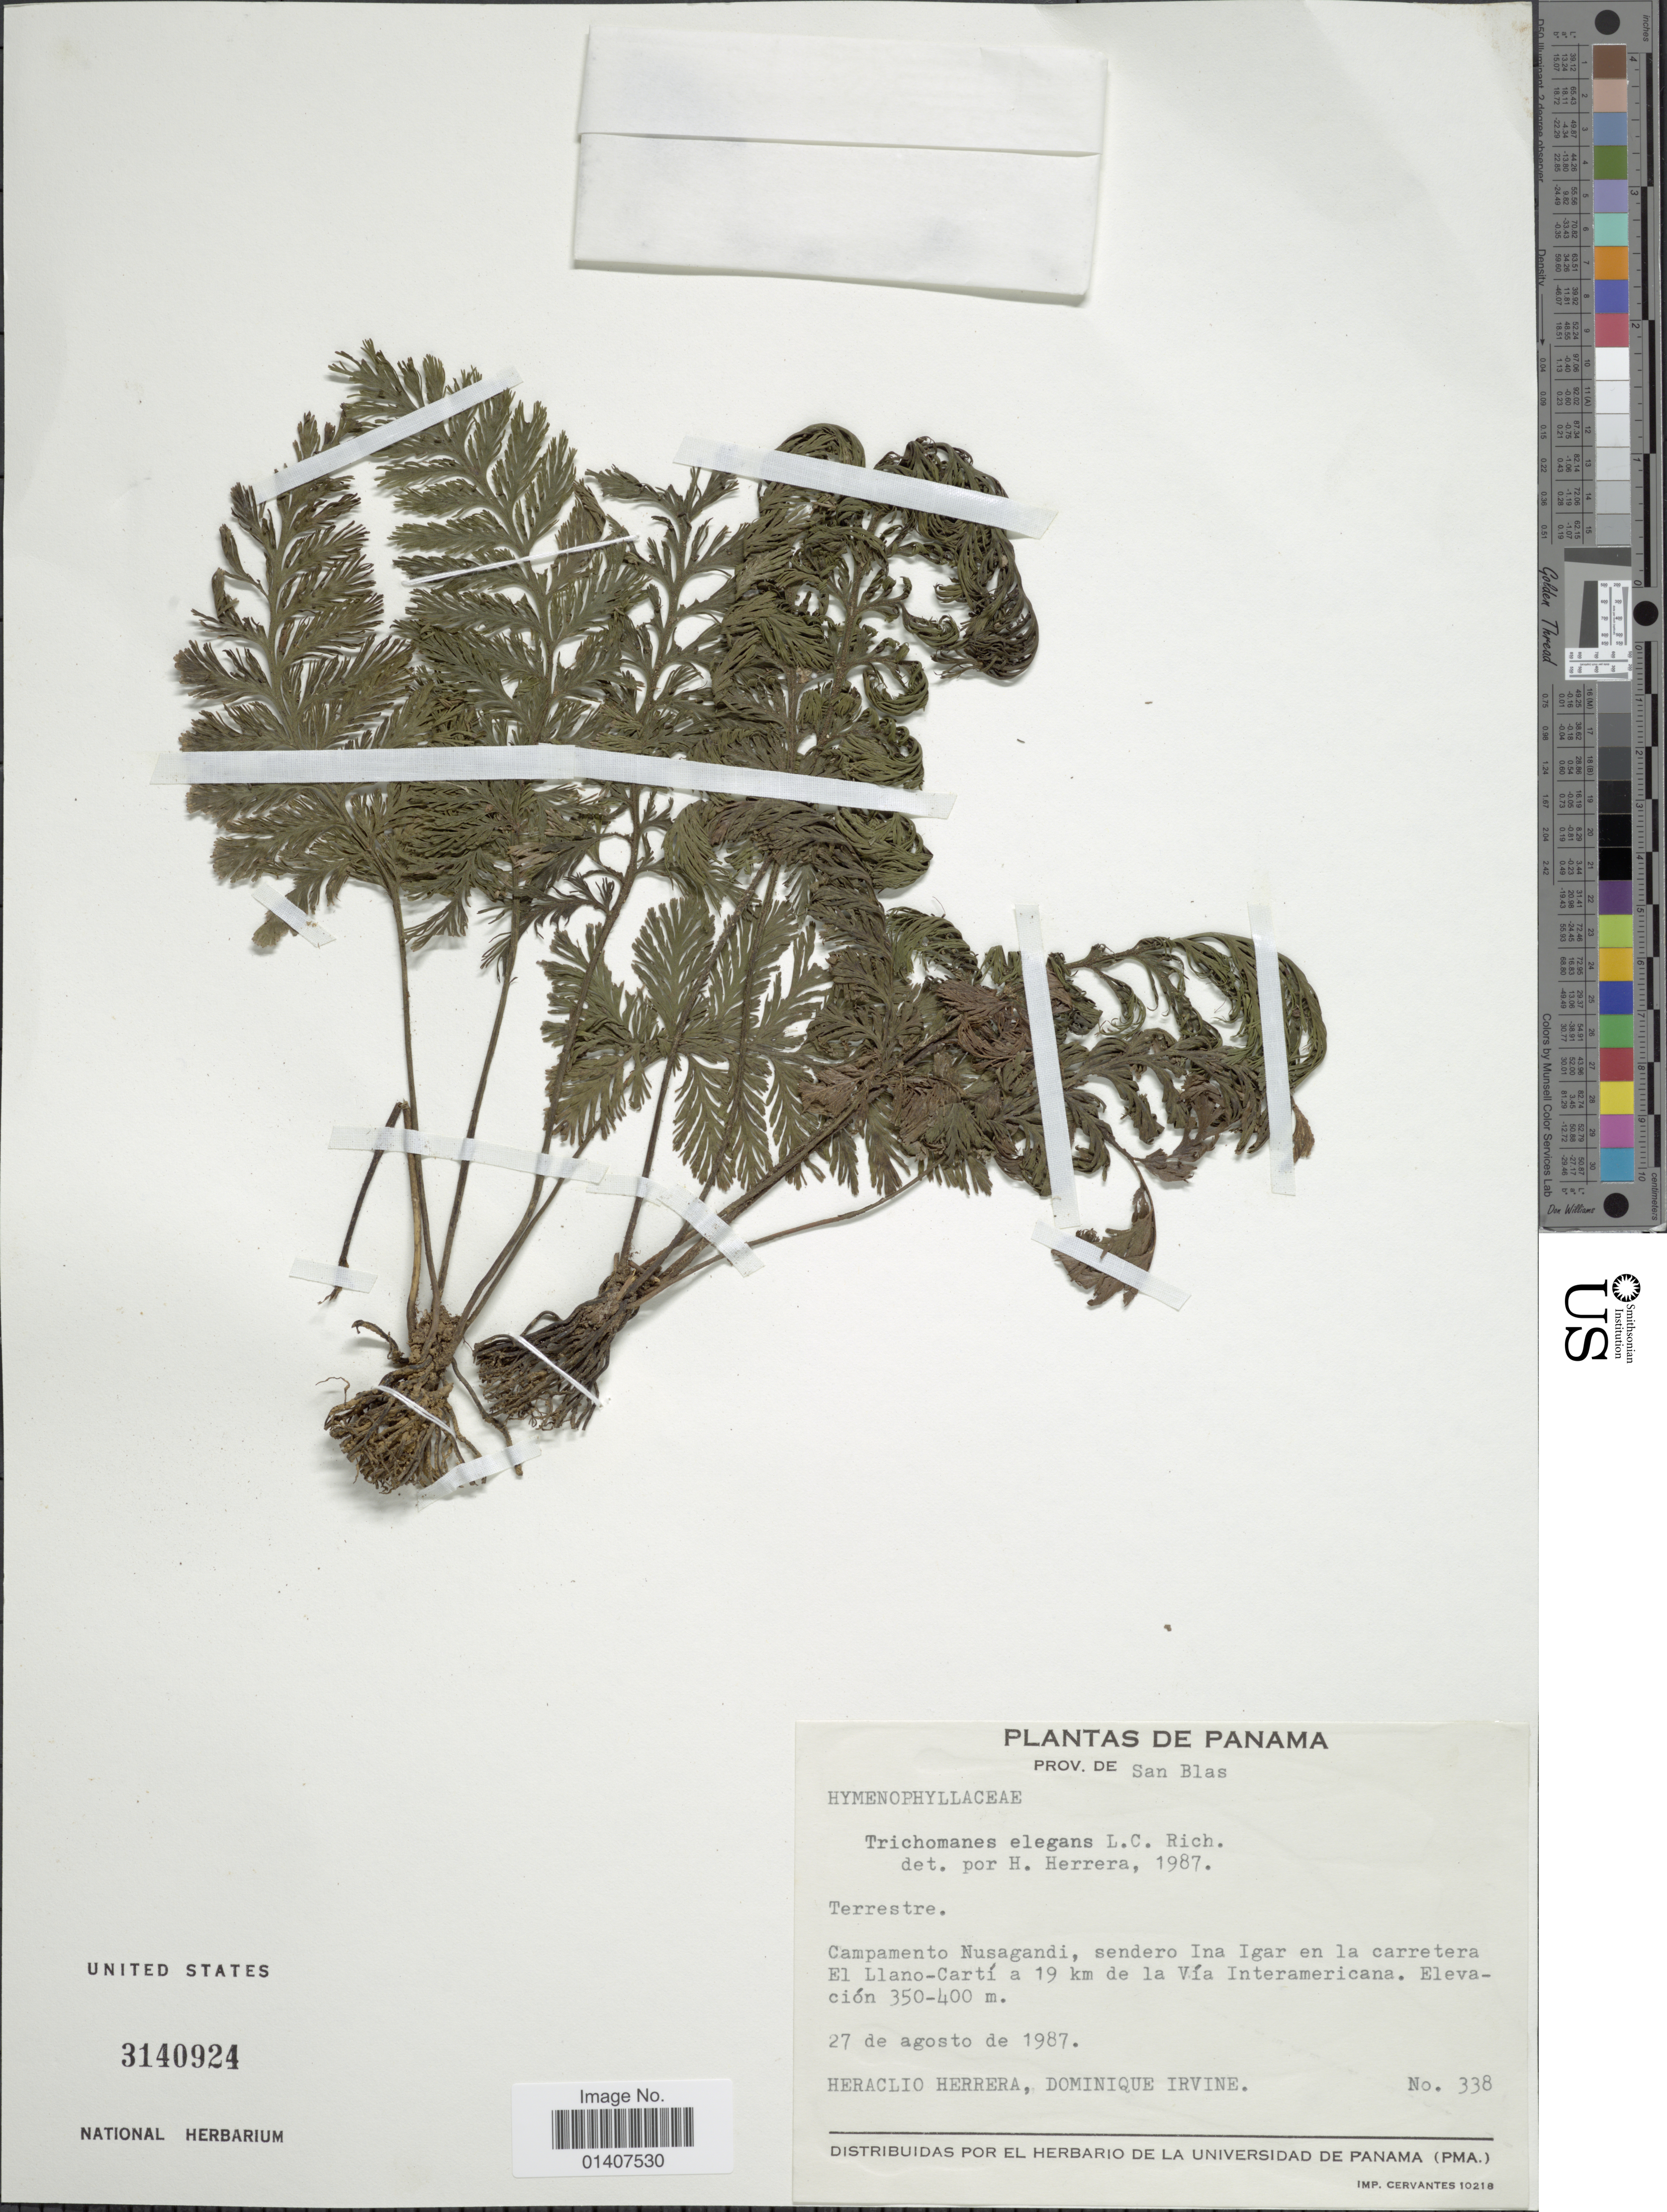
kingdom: Plantae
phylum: Tracheophyta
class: Polypodiopsida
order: Hymenophyllales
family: Hymenophyllaceae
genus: Trichomanes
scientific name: Trichomanes elegans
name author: Rich.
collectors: H. Herrera & D. Irvine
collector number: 338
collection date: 1987-08-27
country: Panama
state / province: Kuna Yala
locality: Prov. de San Blas, campamento Nusagandi, sendero Ina Igar en la carretera El llano-Cartí a 19km de la Via Interamericana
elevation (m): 350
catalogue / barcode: US 3140924